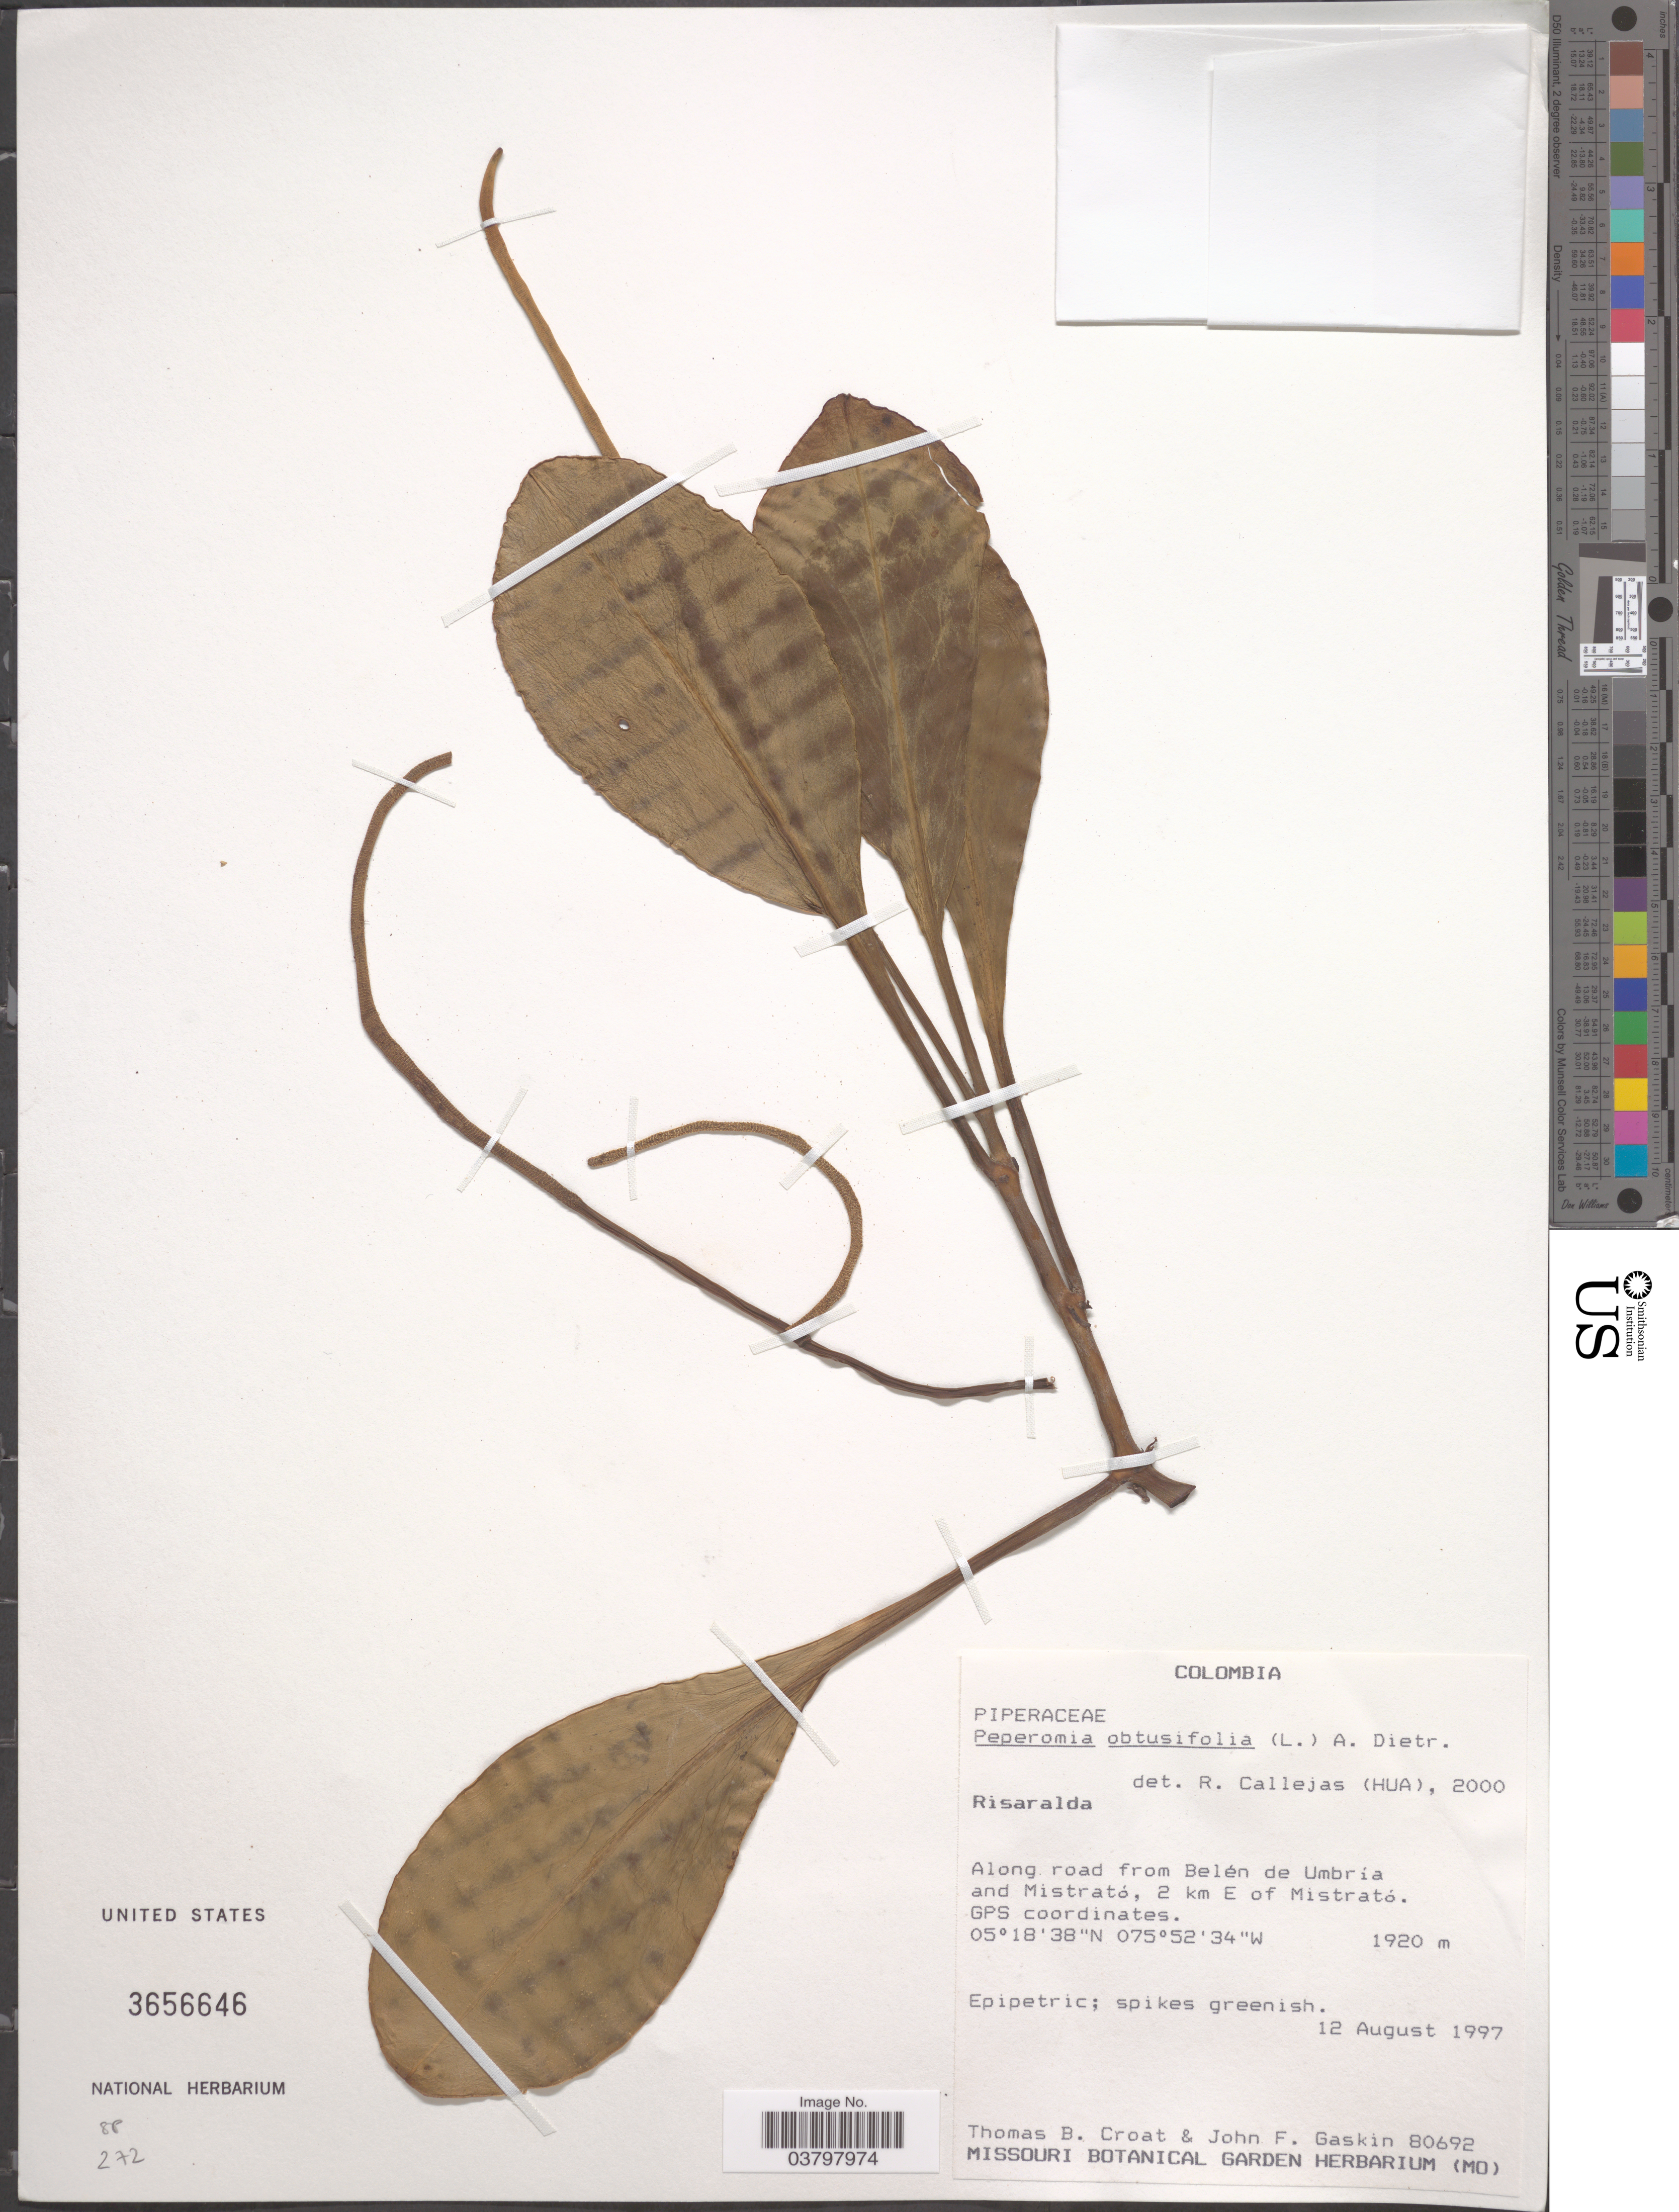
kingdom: Plantae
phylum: Tracheophyta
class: Magnoliopsida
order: Piperales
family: Piperaceae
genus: Peperomia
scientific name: Peperomia obtusifolia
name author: (L.) A. Dietr.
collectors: T. B. Croat & J. F. Gaskin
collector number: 80692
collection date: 1997-08-12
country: Colombia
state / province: Risaralda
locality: Along road from Belén de Umbría and Mistrató, 2 km E of Mistrató.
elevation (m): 1920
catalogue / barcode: US 3656646